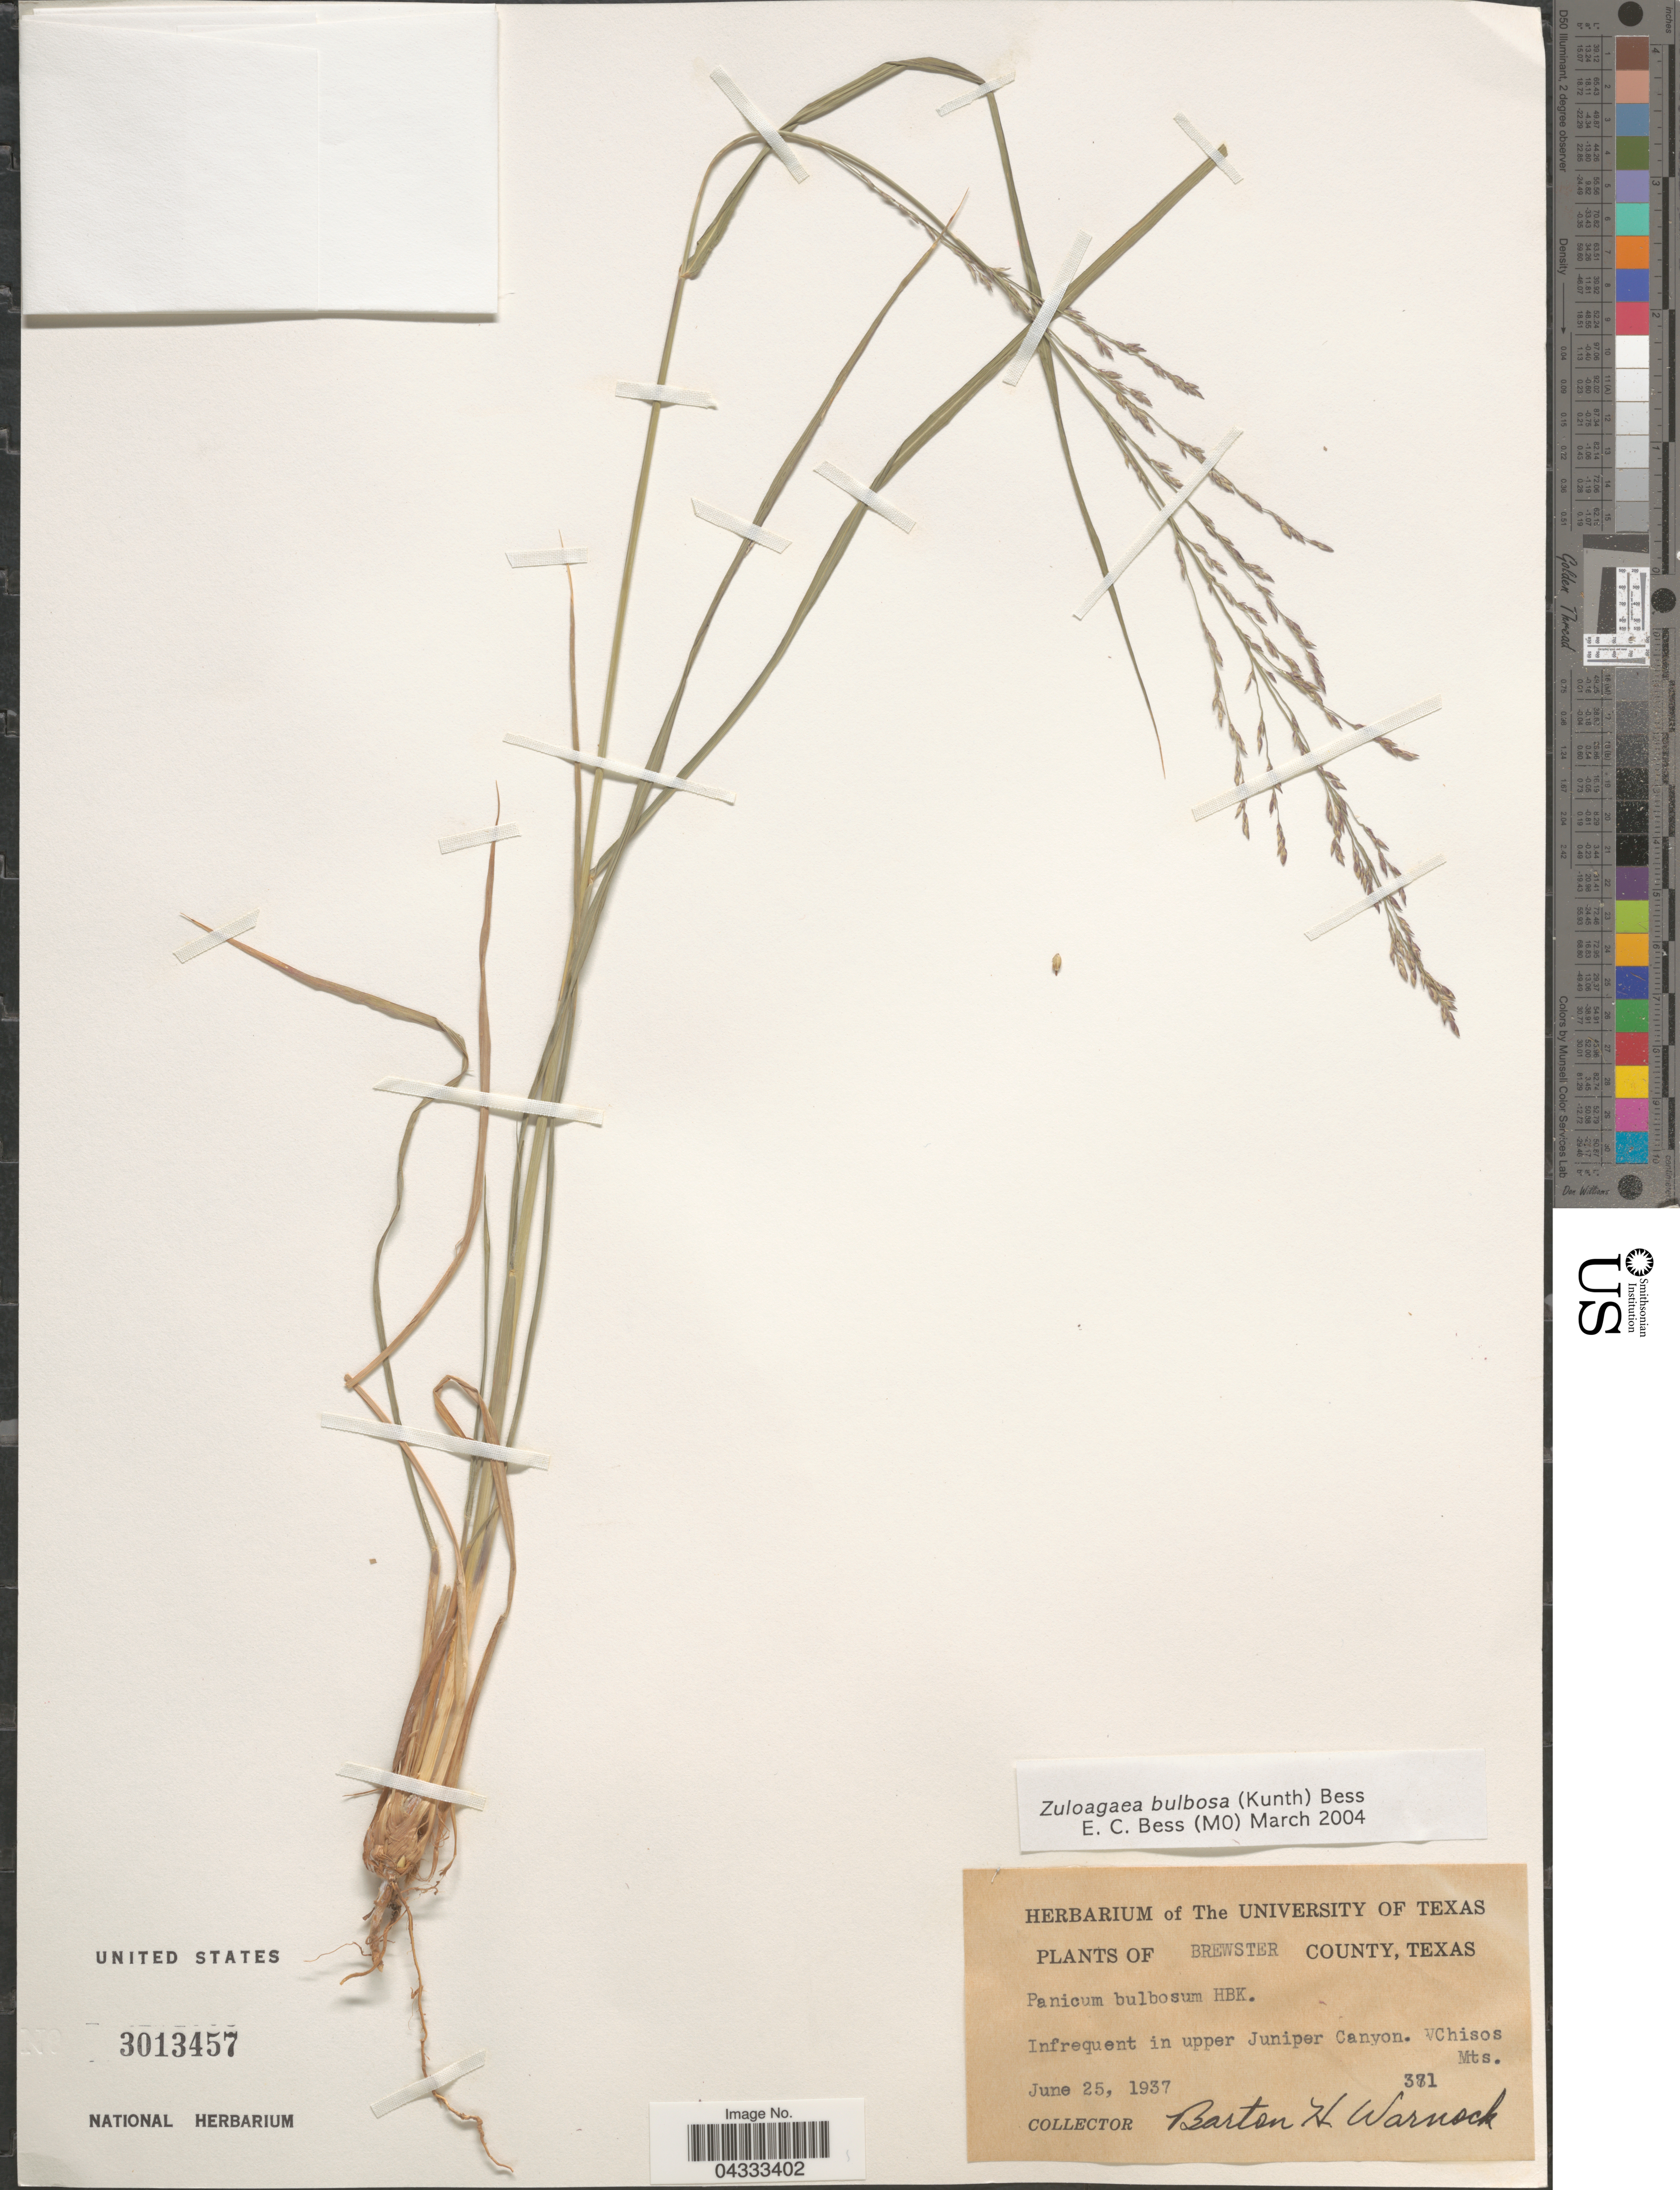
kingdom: Plantae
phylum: Tracheophyta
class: Liliopsida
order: Poales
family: Poaceae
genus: Zuloagaea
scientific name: Zuloagaea bulbosa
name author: (Kunth) E. Bess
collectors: B. H. Warnock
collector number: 371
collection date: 1937-06-25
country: United States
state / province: Texas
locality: Brewster County. Infrequent in upper Juniper Canyon. Chisos Mts.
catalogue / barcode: US 3013457